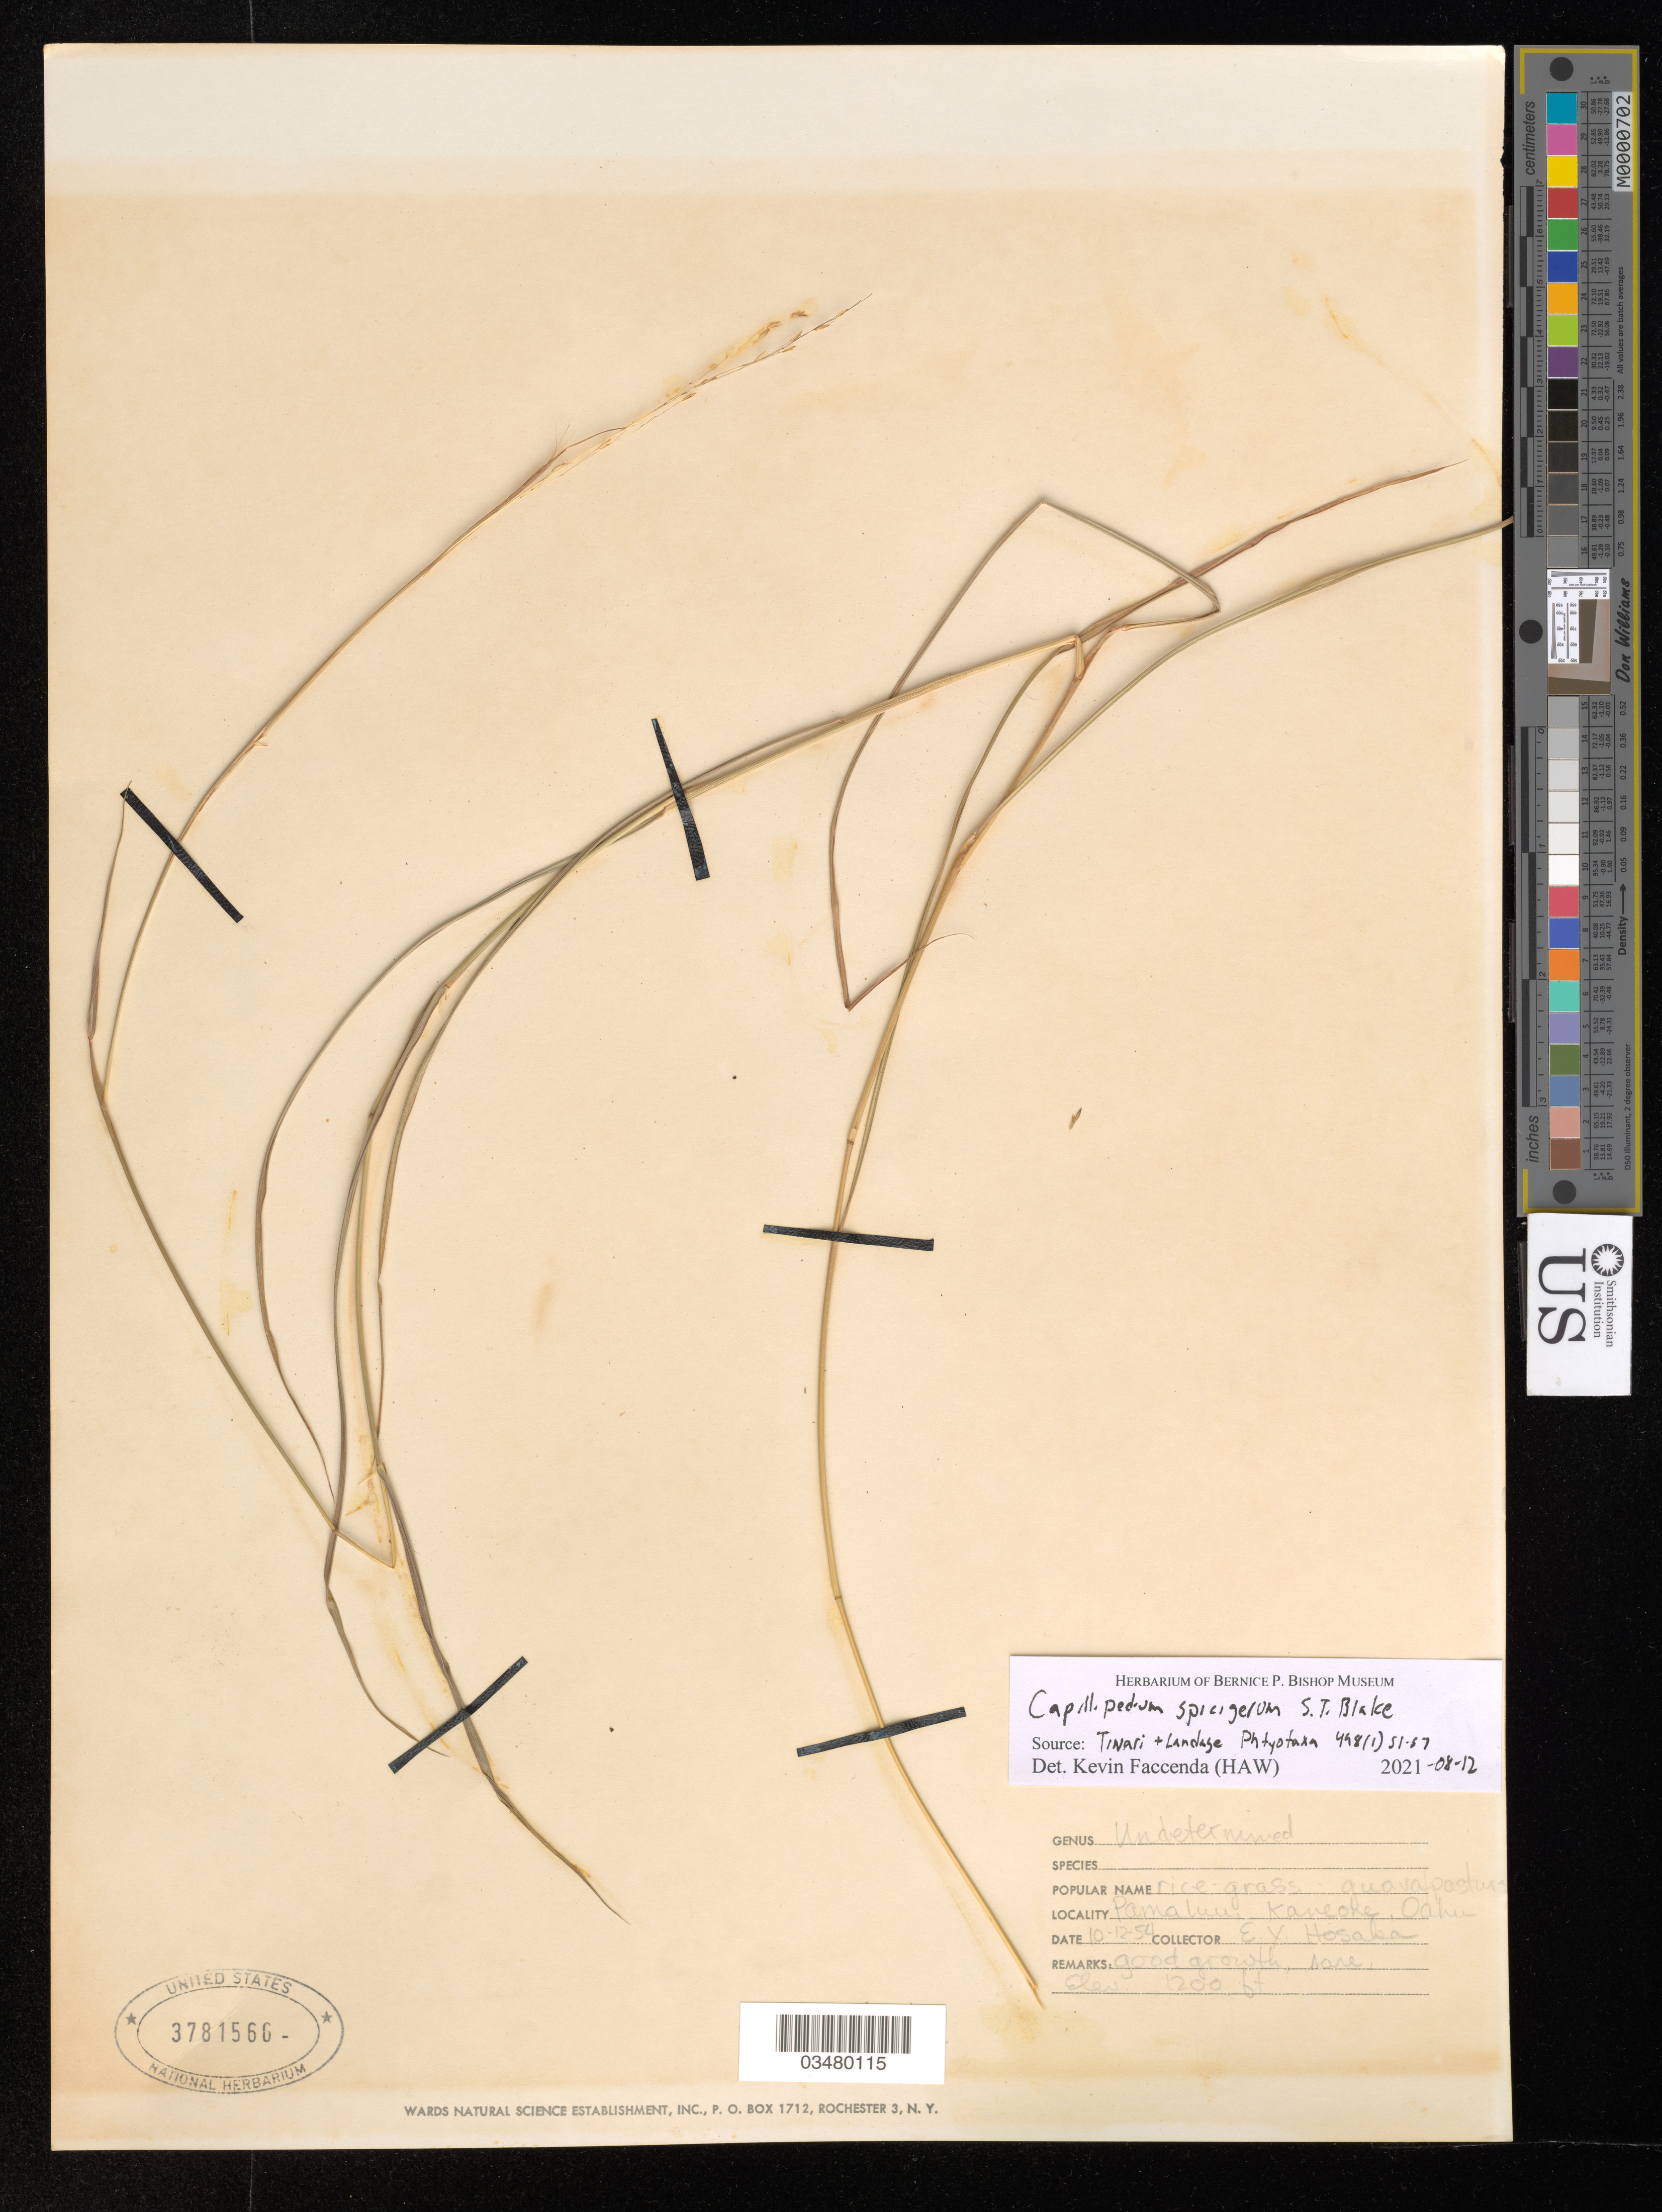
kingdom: Plantae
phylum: Tracheophyta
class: Liliopsida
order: Poales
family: Poaceae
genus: Capillipedium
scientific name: Capillipedium spicigerum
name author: S.T. Blake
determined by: Faccenda, K.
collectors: E. Y. Hosaka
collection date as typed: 10-12-54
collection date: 1954-10-12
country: United States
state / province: Hawaii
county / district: Honolulu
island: Oahu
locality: Pamaluu, Kaneoke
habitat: Guava pasture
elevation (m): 366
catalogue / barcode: US 3781566